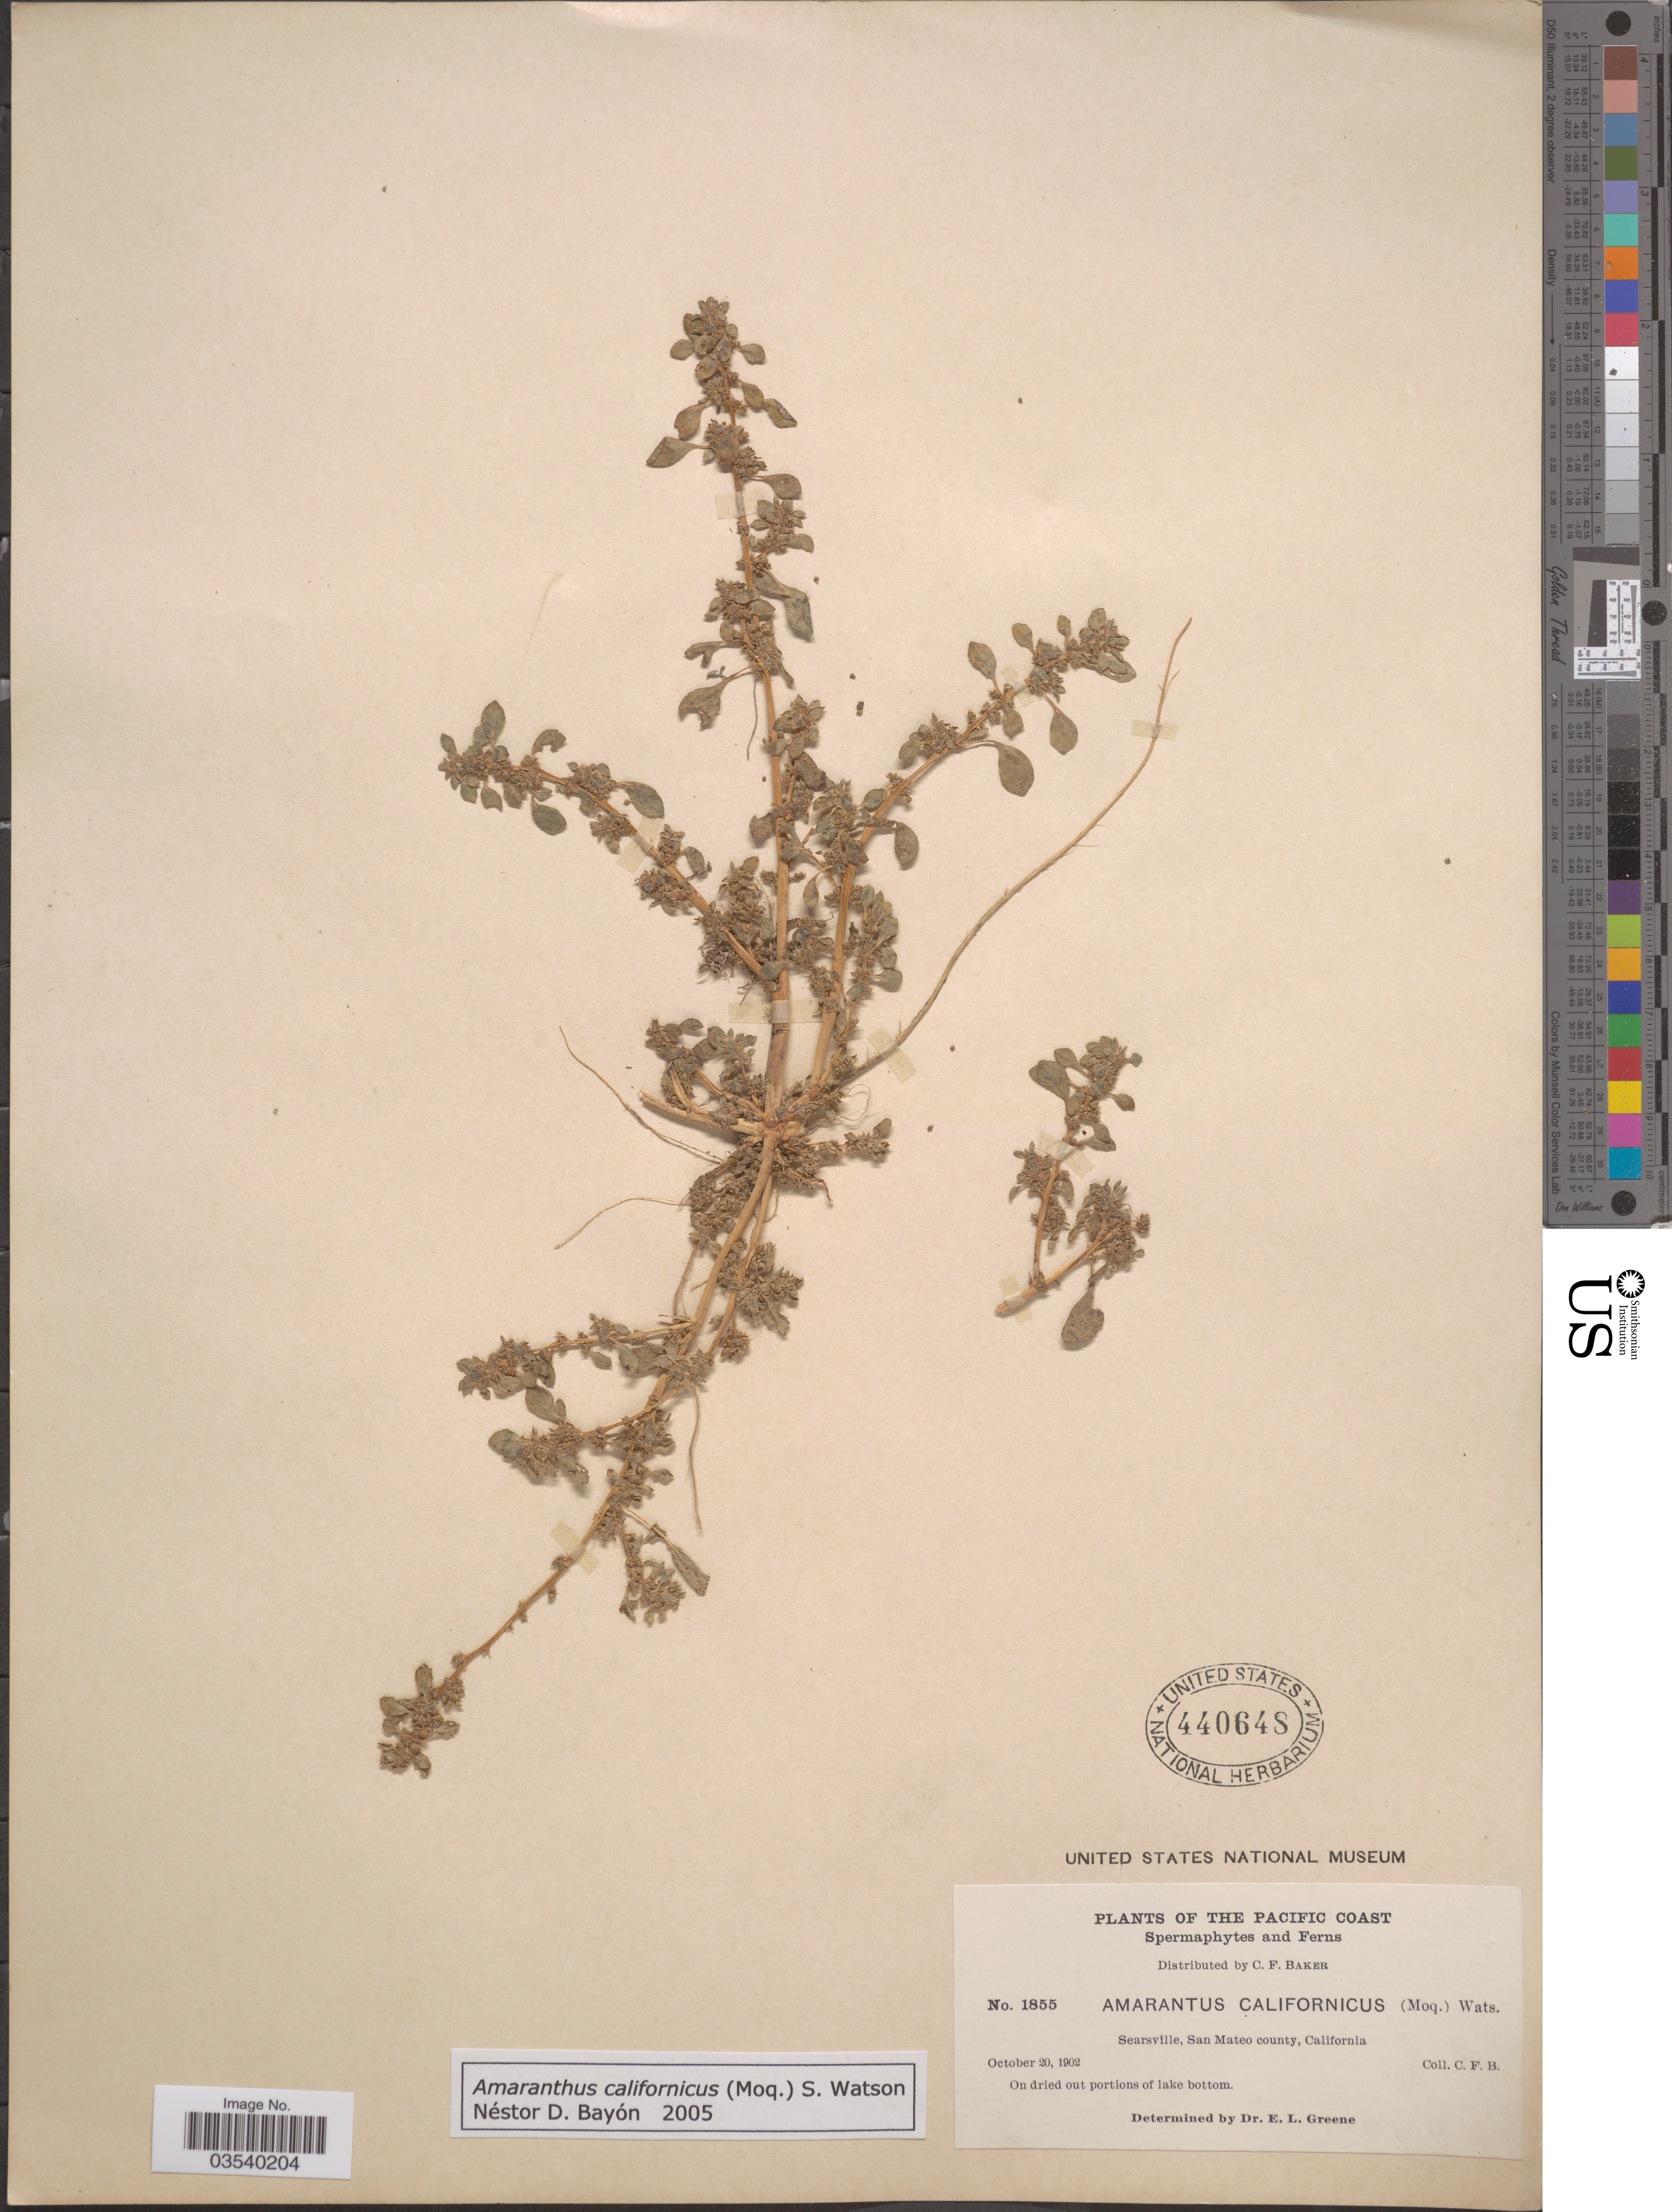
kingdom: Plantae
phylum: Tracheophyta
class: Magnoliopsida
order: Caryophyllales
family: Amaranthaceae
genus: Amaranthus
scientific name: Amaranthus californicus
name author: (Moq.) S. Watson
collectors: C. F. Baker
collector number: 1855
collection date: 1902-10-20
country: United States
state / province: California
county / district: San Mateo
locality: Pacific Coast. Searsville, San Mateo county.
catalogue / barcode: US 440648